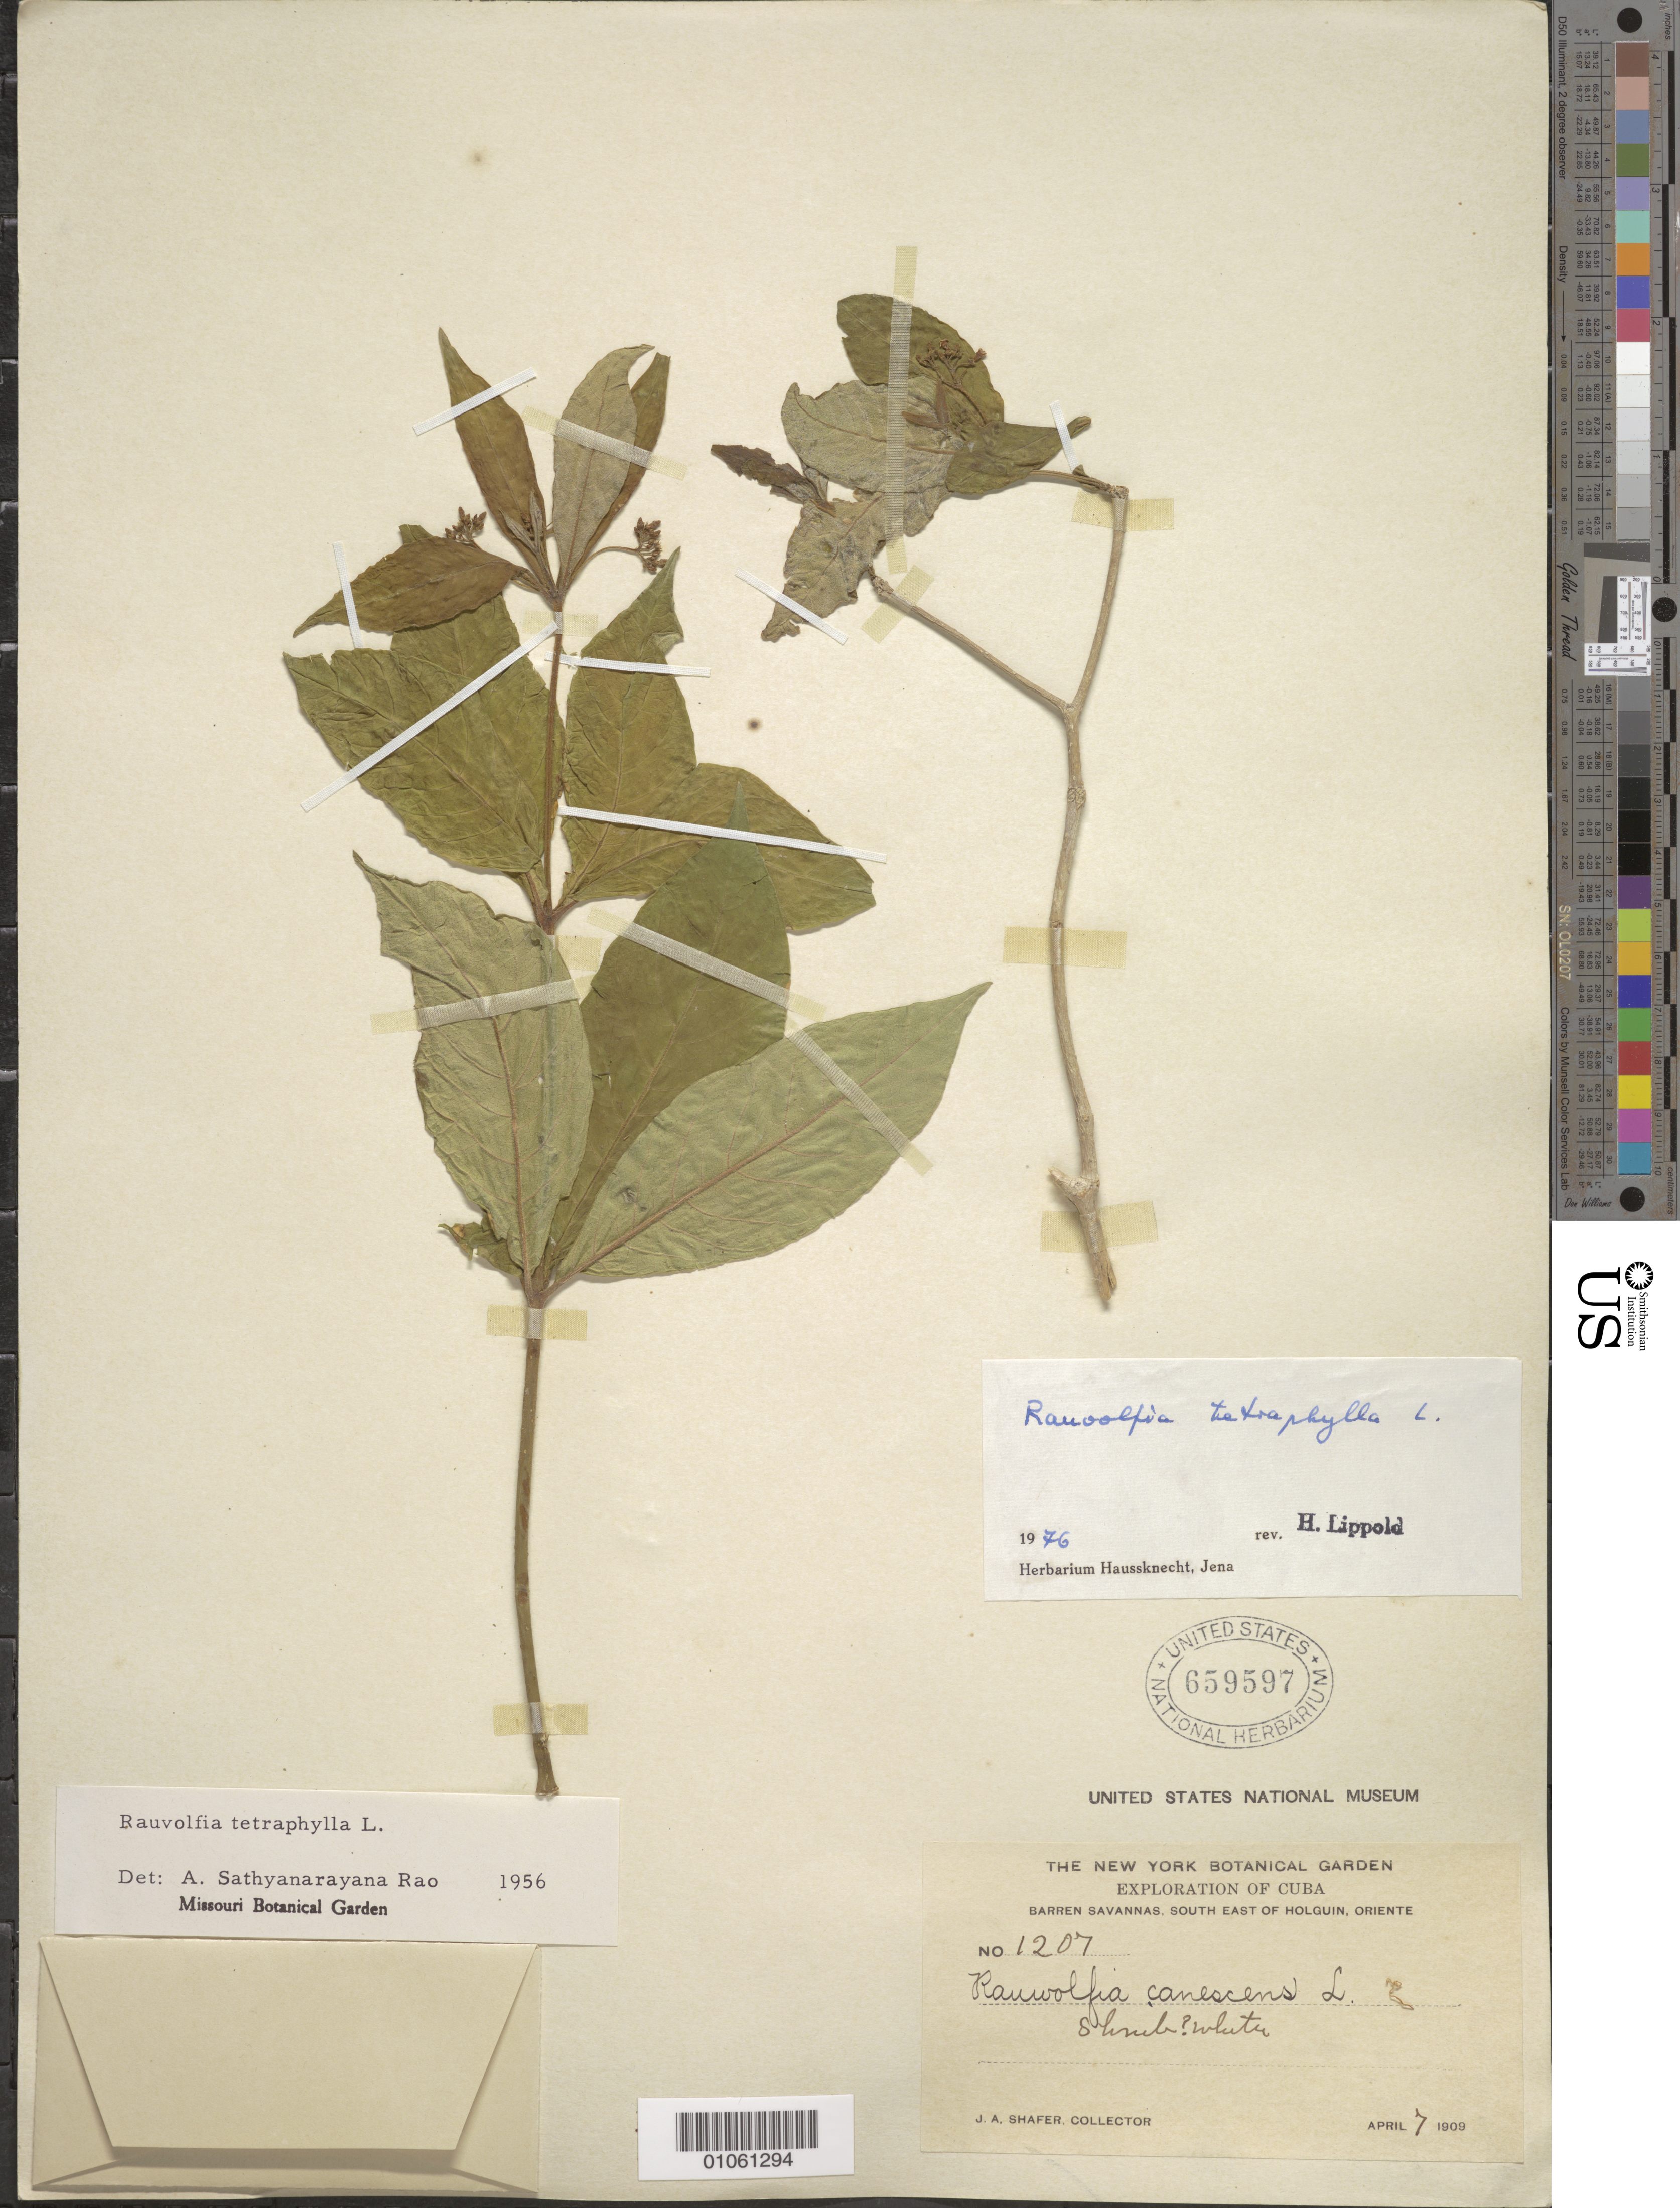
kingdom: Plantae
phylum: Tracheophyta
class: Magnoliopsida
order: Gentianales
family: Apocynaceae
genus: Rauvolfia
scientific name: Rauvolfia tetraphylla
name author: L.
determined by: Lippold, Hans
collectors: J. A. Shafer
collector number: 1207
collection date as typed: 07 Apr 1909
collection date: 1909-04-07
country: Cuba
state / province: Oriente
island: Cuba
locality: Holguin, barren savannas SE of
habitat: Barren savannas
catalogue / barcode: US 659597